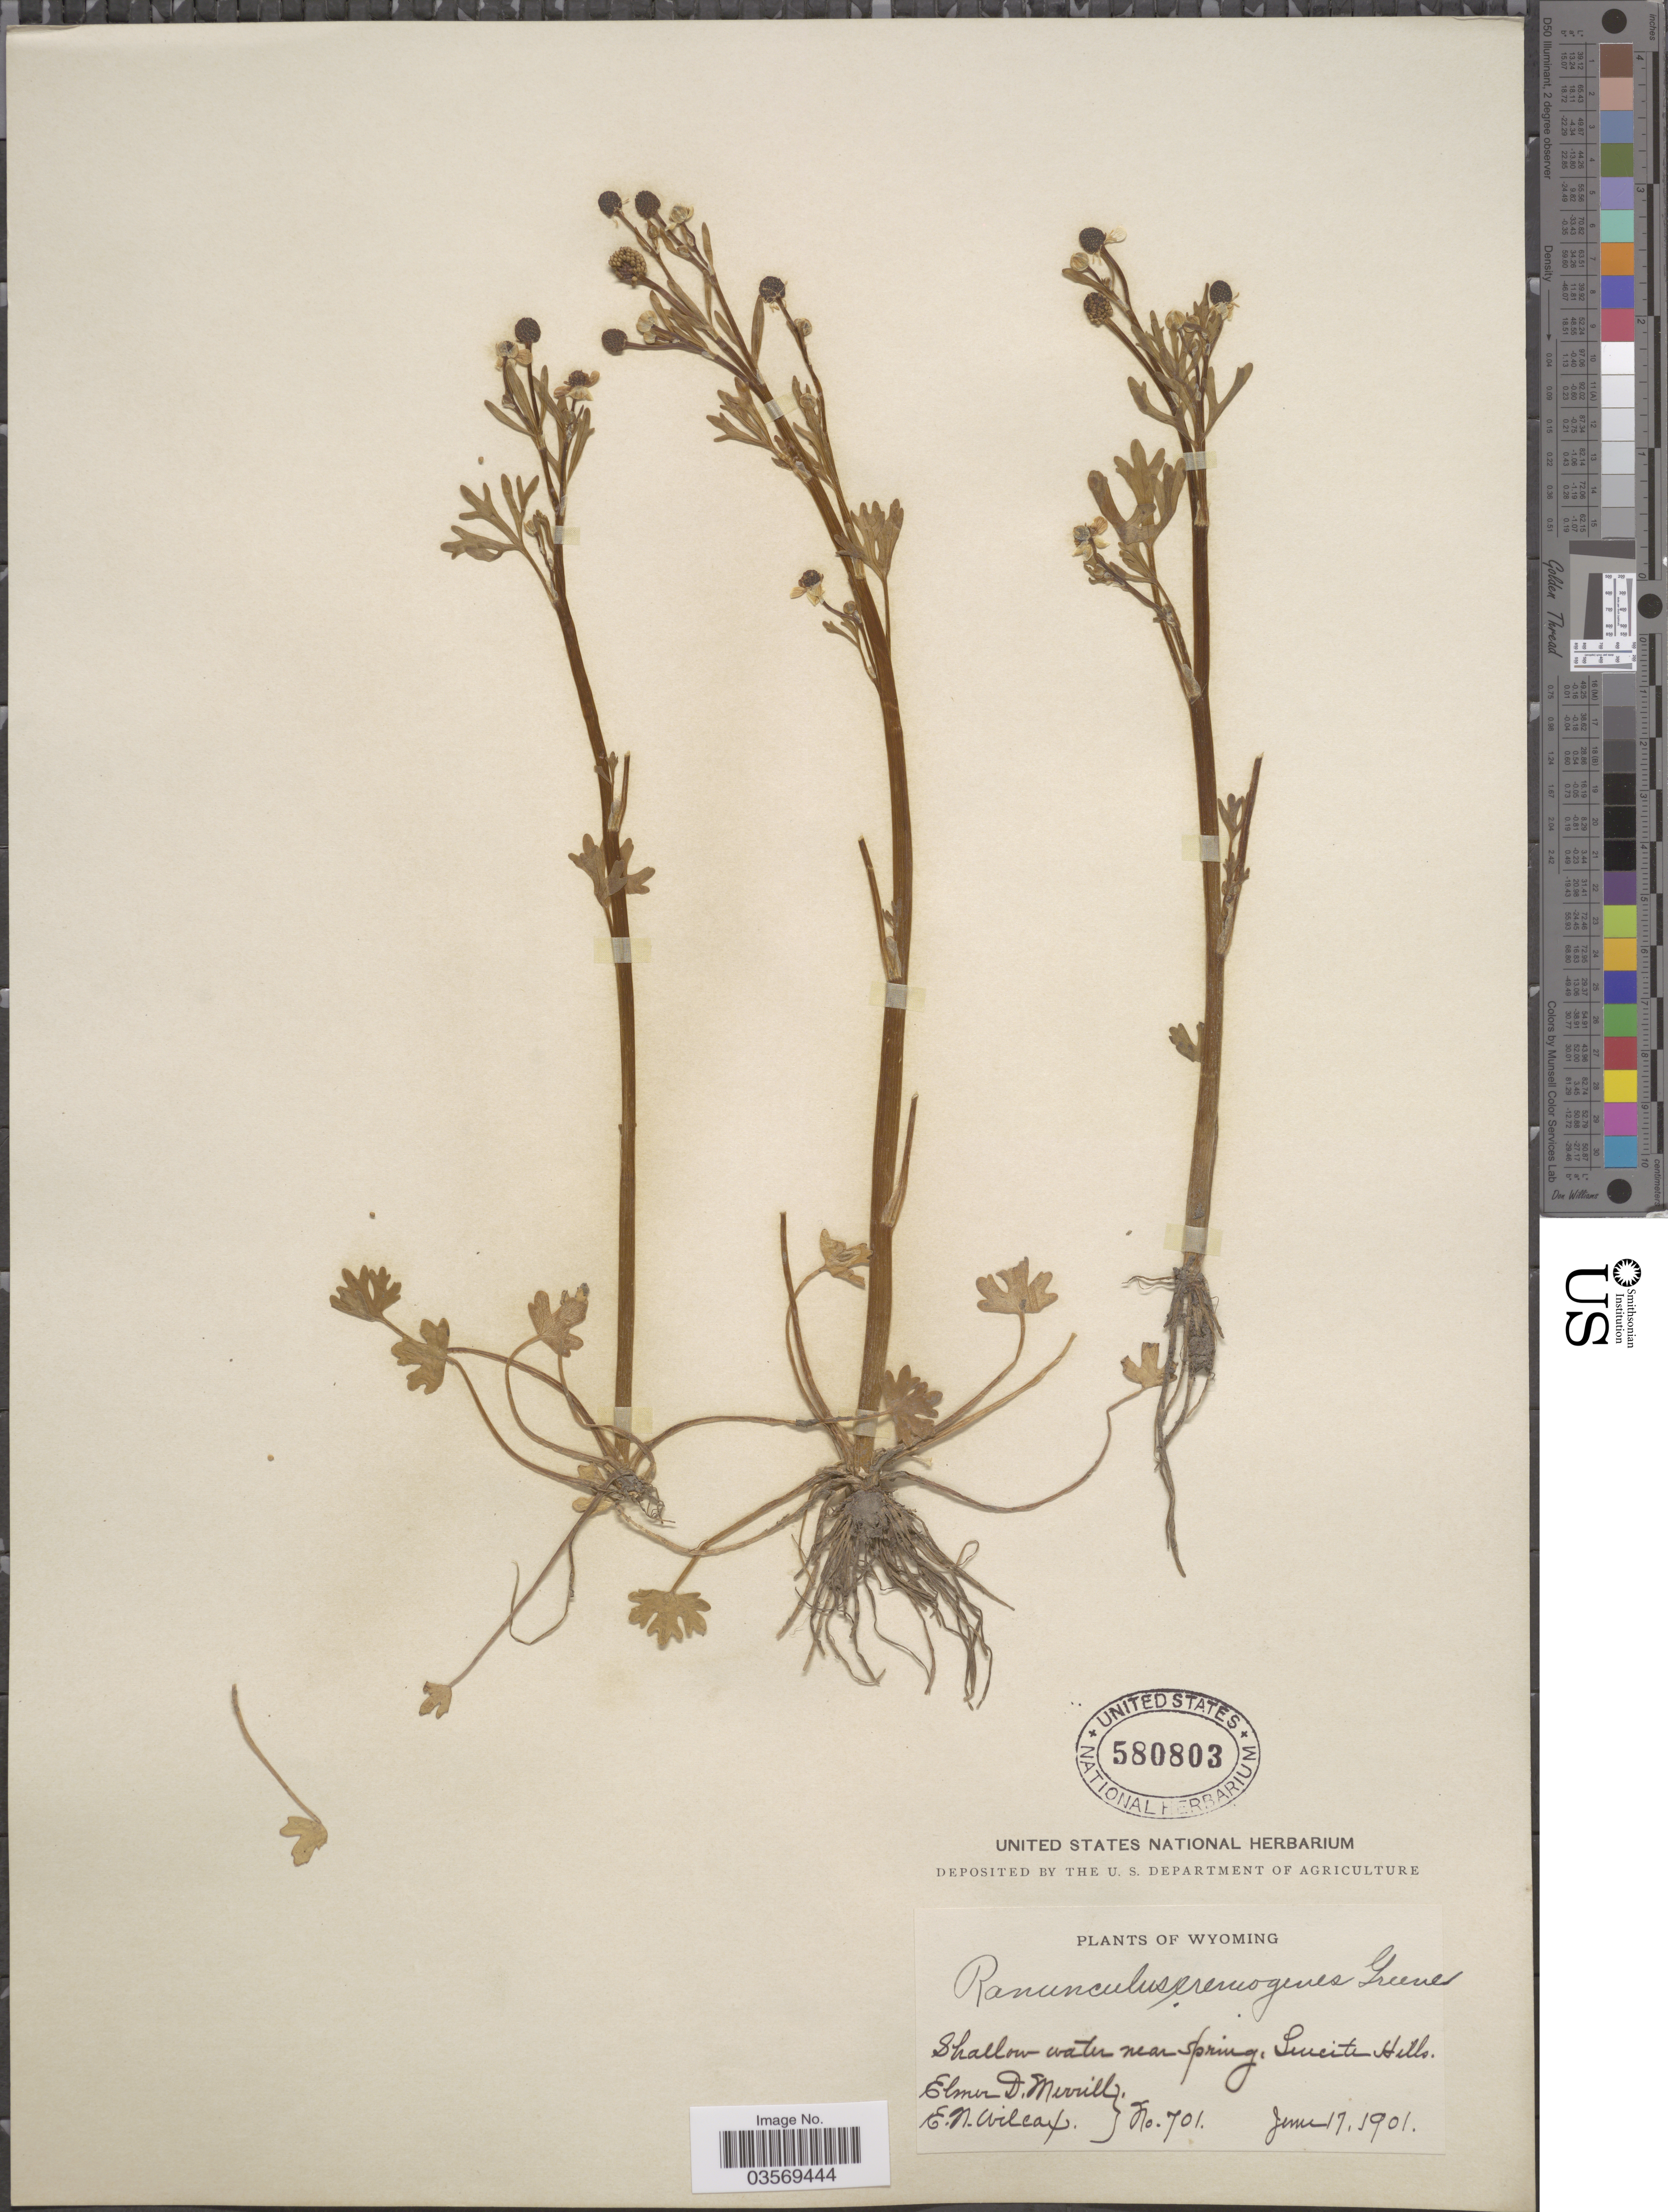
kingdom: Plantae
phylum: Tracheophyta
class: Magnoliopsida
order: Ranunculales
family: Ranunculaceae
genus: Ranunculus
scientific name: Ranunculus sceleratus var. multifidus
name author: Nutt.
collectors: E. D. Merrill & E. Wilcox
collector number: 701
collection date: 1901-06-17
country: United States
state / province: Wyoming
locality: Shallow water near spring, Leucite Hills.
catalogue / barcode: US 580803